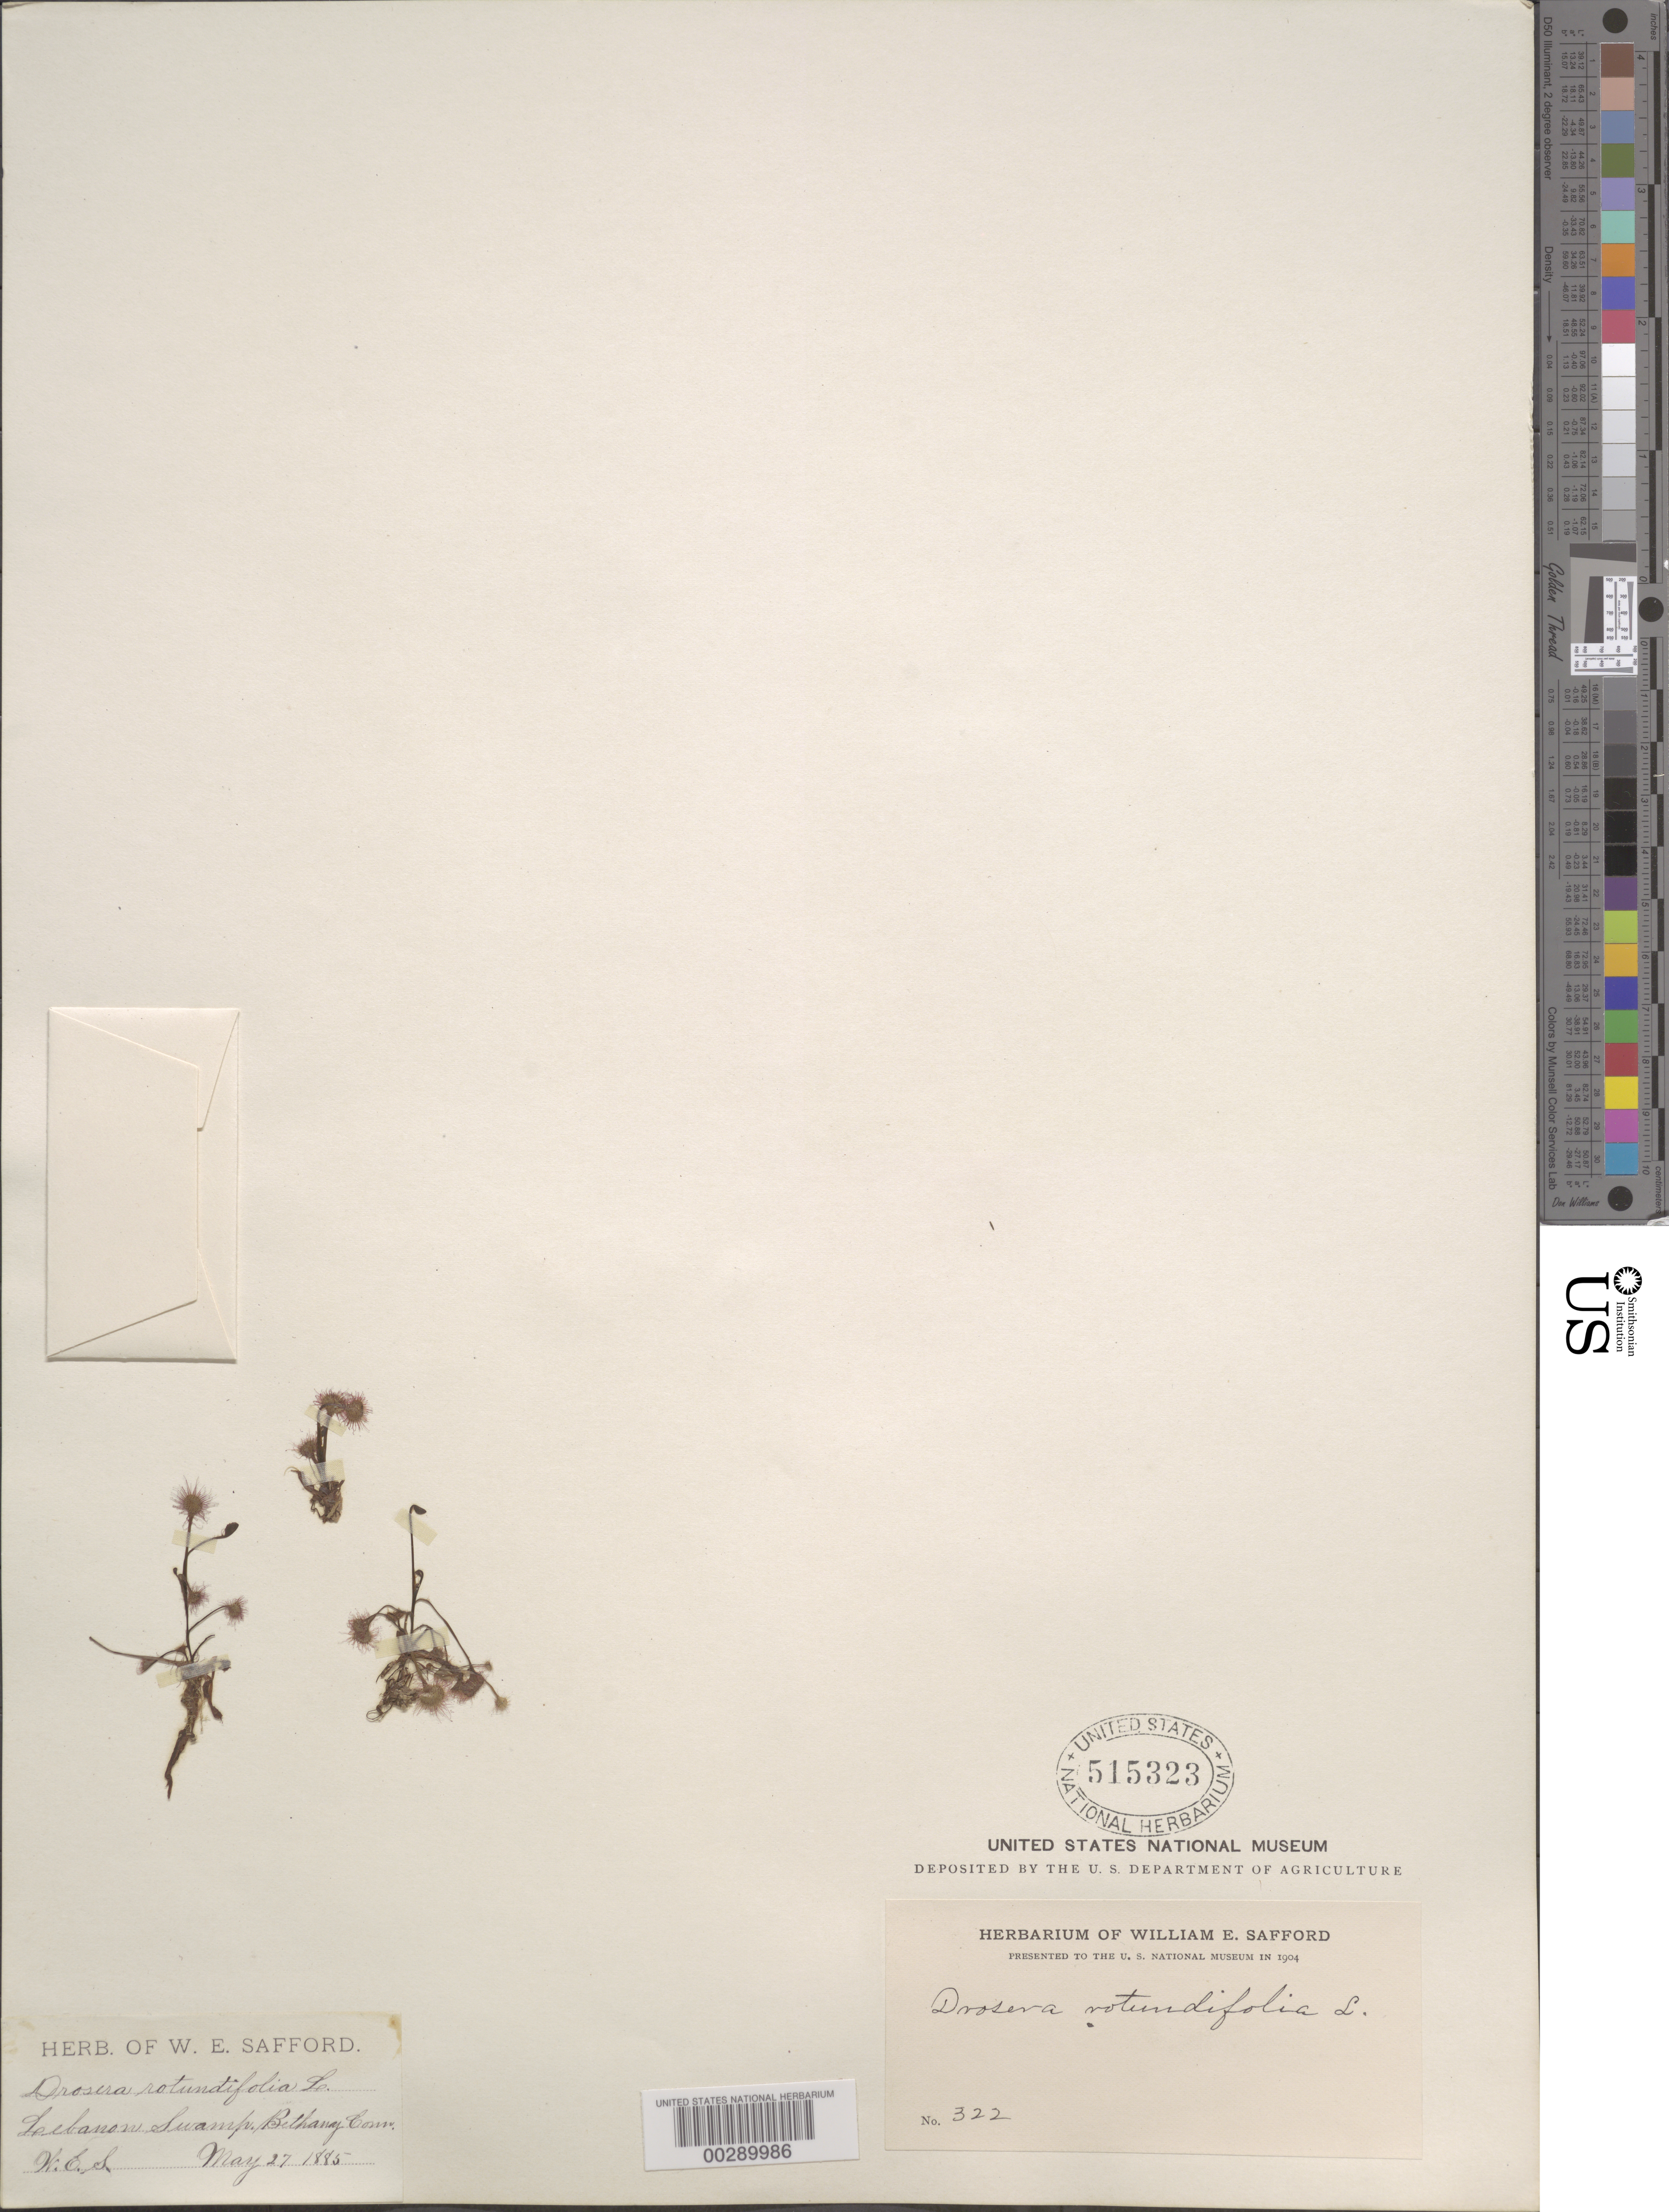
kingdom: Plantae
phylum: Tracheophyta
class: Magnoliopsida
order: Caryophyllales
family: Droseraceae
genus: Drosera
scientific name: Drosera rotundifolia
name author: L.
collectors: W. E. Safford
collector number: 322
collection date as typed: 27 May 1885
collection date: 1885-05-27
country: United States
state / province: Connecticut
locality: Bethany, lebanon swamp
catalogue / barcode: US 515323